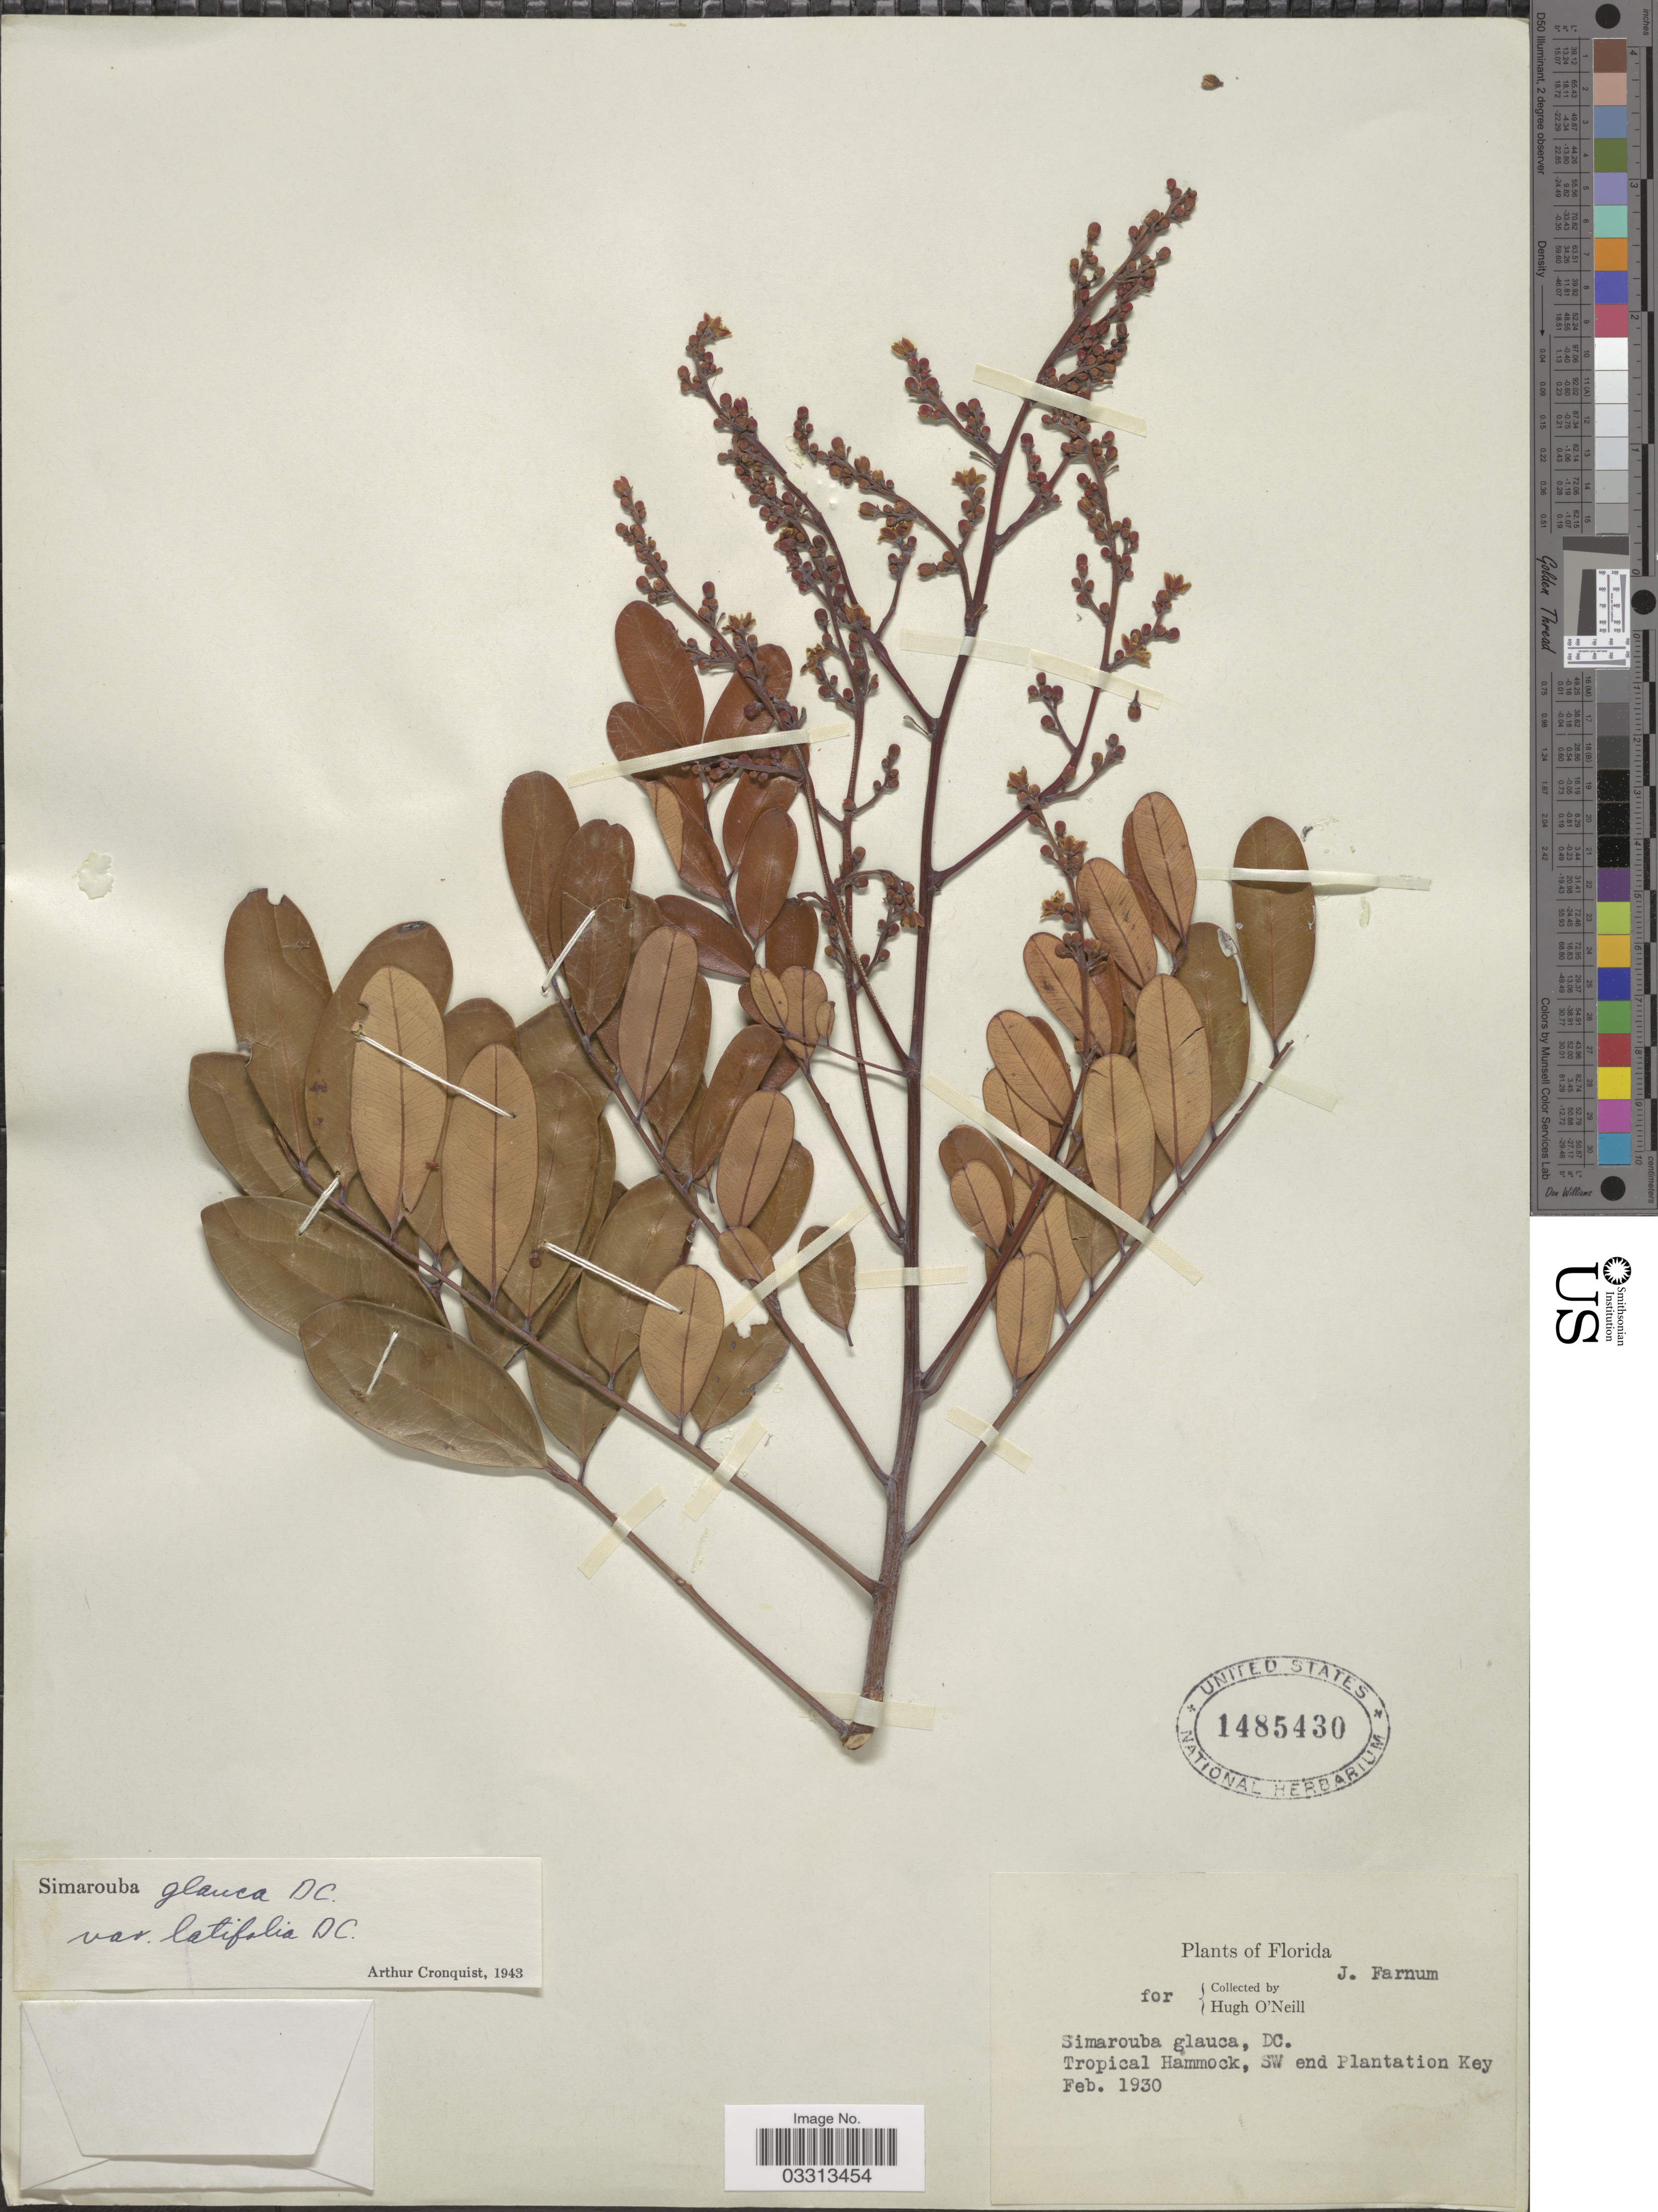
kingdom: Plantae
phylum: Tracheophyta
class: Magnoliopsida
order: Sapindales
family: Simaroubaceae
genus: Simarouba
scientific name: Simarouba glauca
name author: DC.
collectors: J. Farnum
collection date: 1930-02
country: United States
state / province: Florida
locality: Tropical Hammock, SW end Plantation Key.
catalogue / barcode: US 1485430